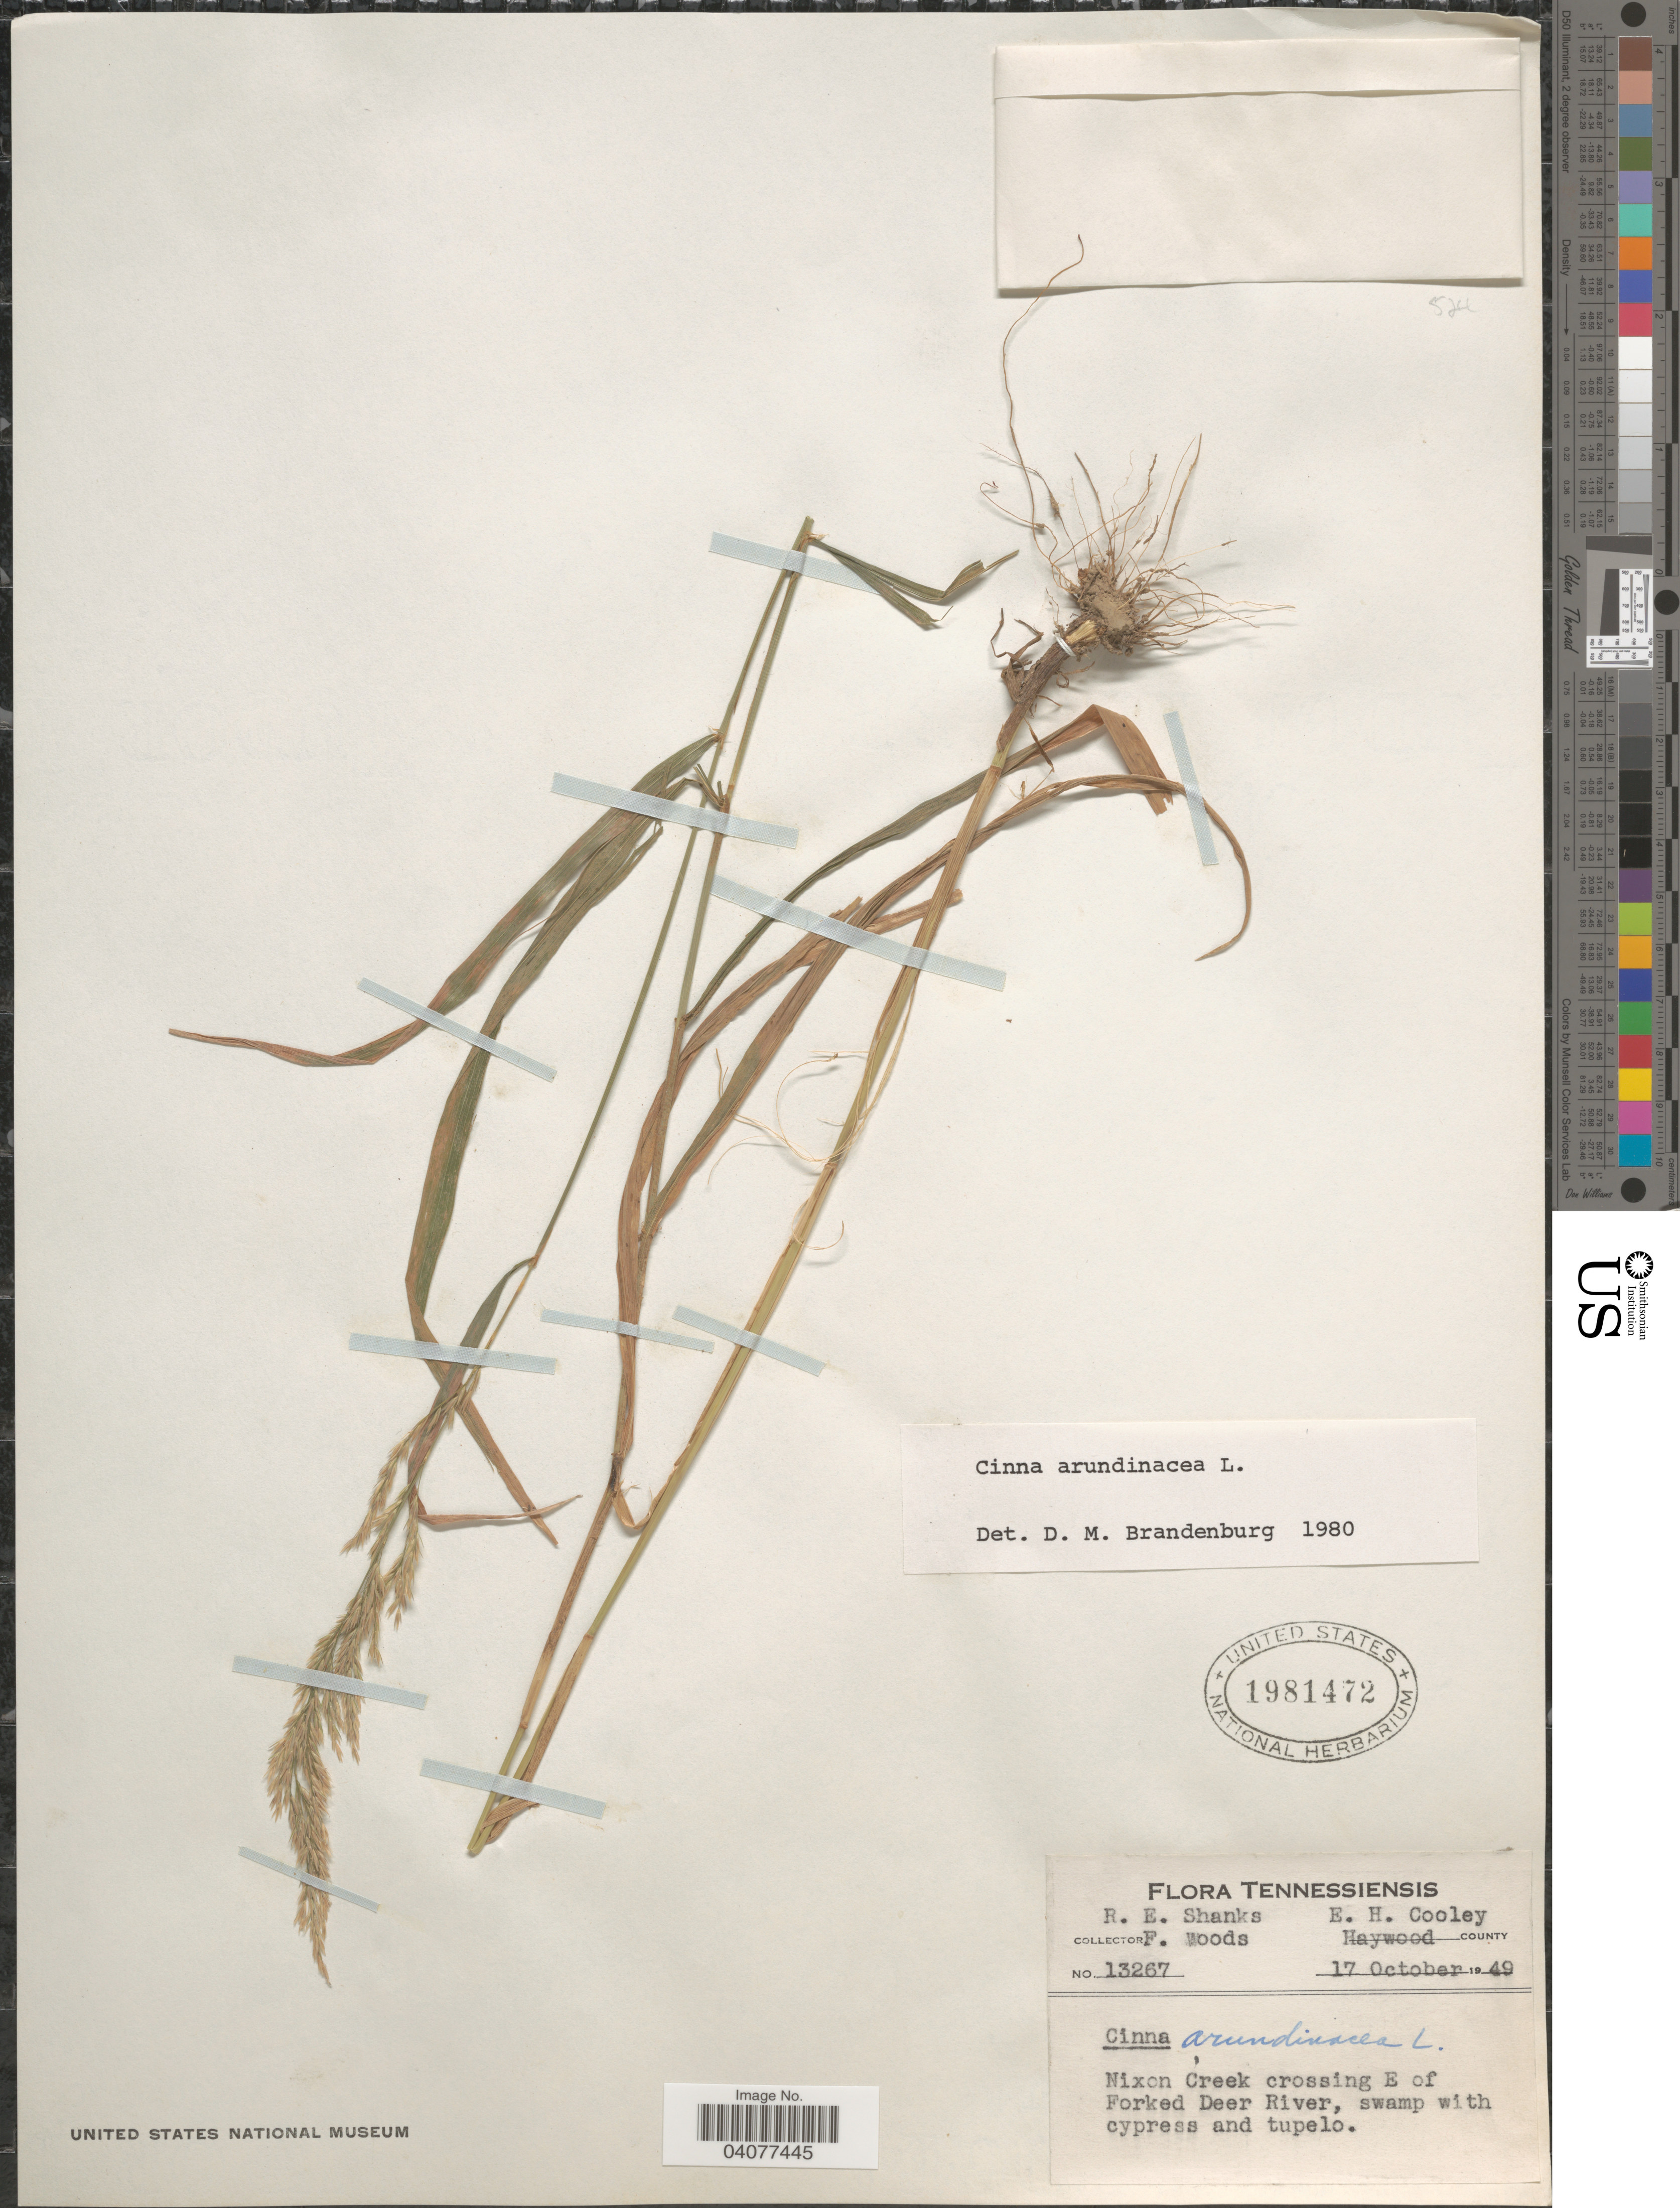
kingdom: Plantae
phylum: Tracheophyta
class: Liliopsida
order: Poales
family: Poaceae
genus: Cinna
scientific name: Cinna arundinacea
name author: L.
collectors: R. Shanks, E. H. Cooley & F. Woods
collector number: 13267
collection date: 1949-10-17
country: United States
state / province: Tennessee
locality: Haywood County. Nixon Creek crossing E of Forked Deer River.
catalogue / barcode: US 1981472